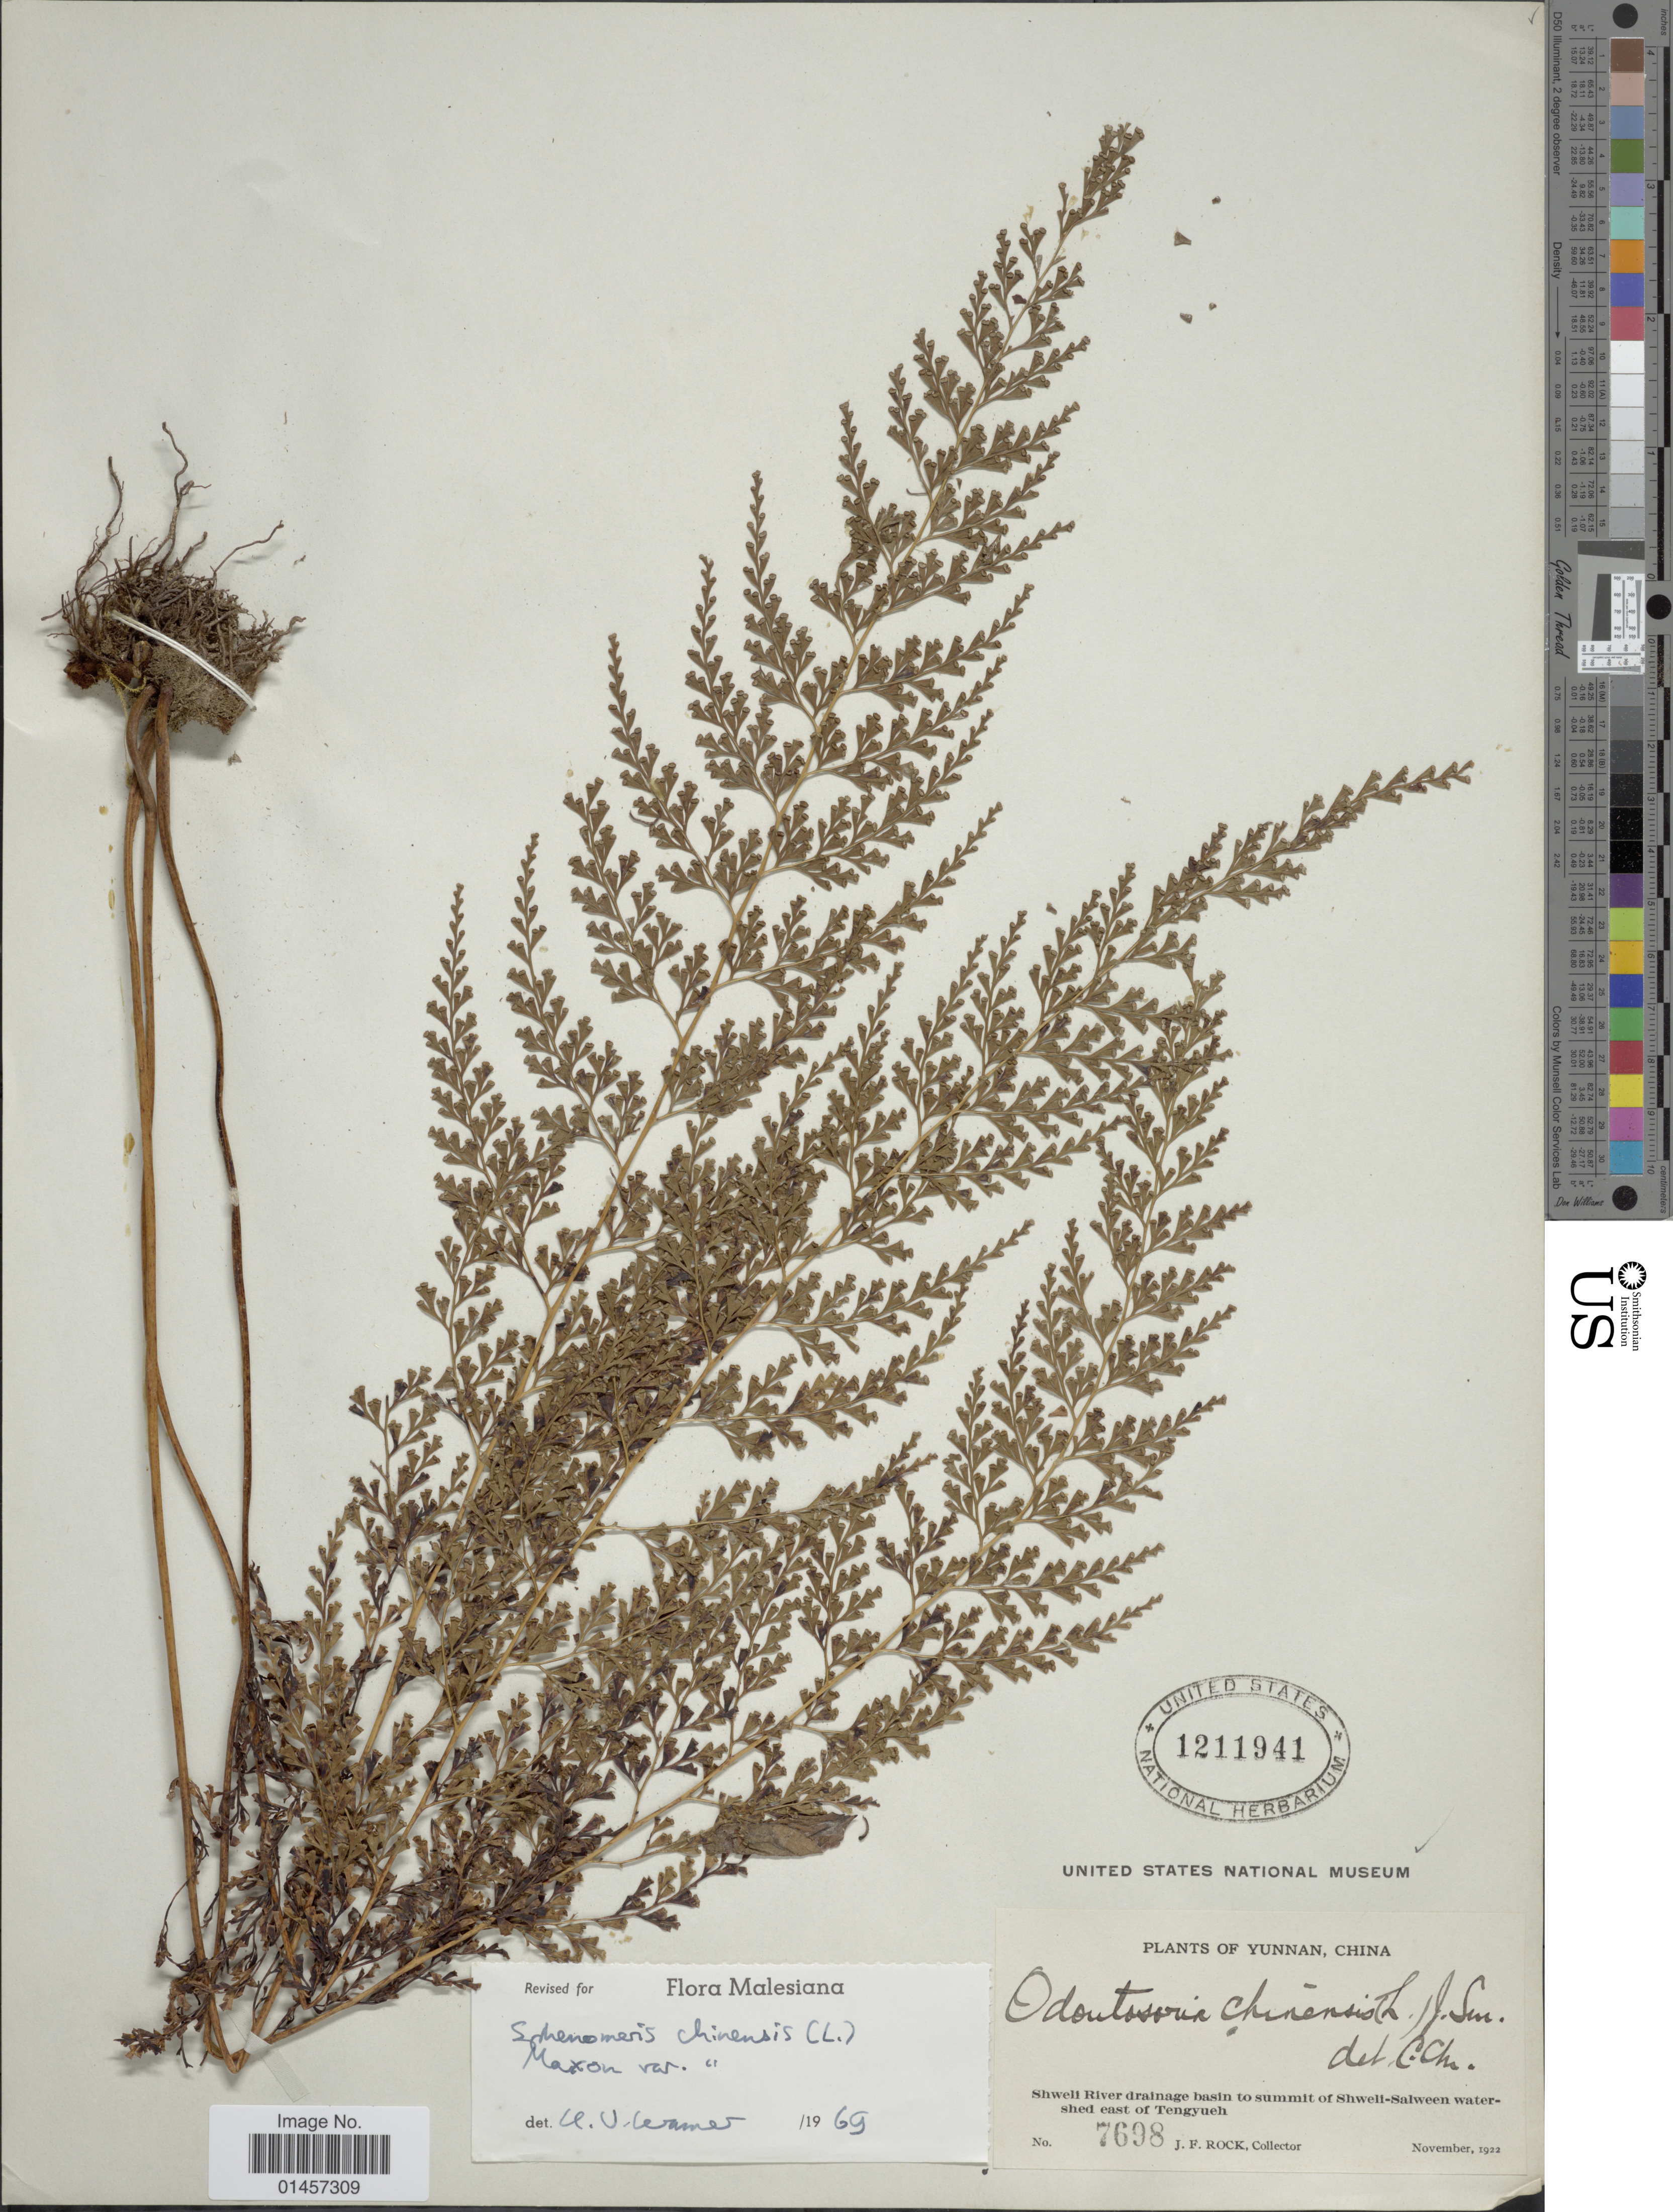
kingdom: Plantae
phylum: Tracheophyta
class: Polypodiopsida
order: Polypodiales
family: Lindsaeaceae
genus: Sphenomeris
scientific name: Sphenomeris chinensis var. chinensis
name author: (L.) Maxon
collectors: J. Rock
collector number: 7698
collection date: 1922-11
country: China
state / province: Yunnan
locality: Yunnan, China, Shweli River drainage basin to summit of Shwell-Salween watershed east of Tengyueh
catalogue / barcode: US 1211941